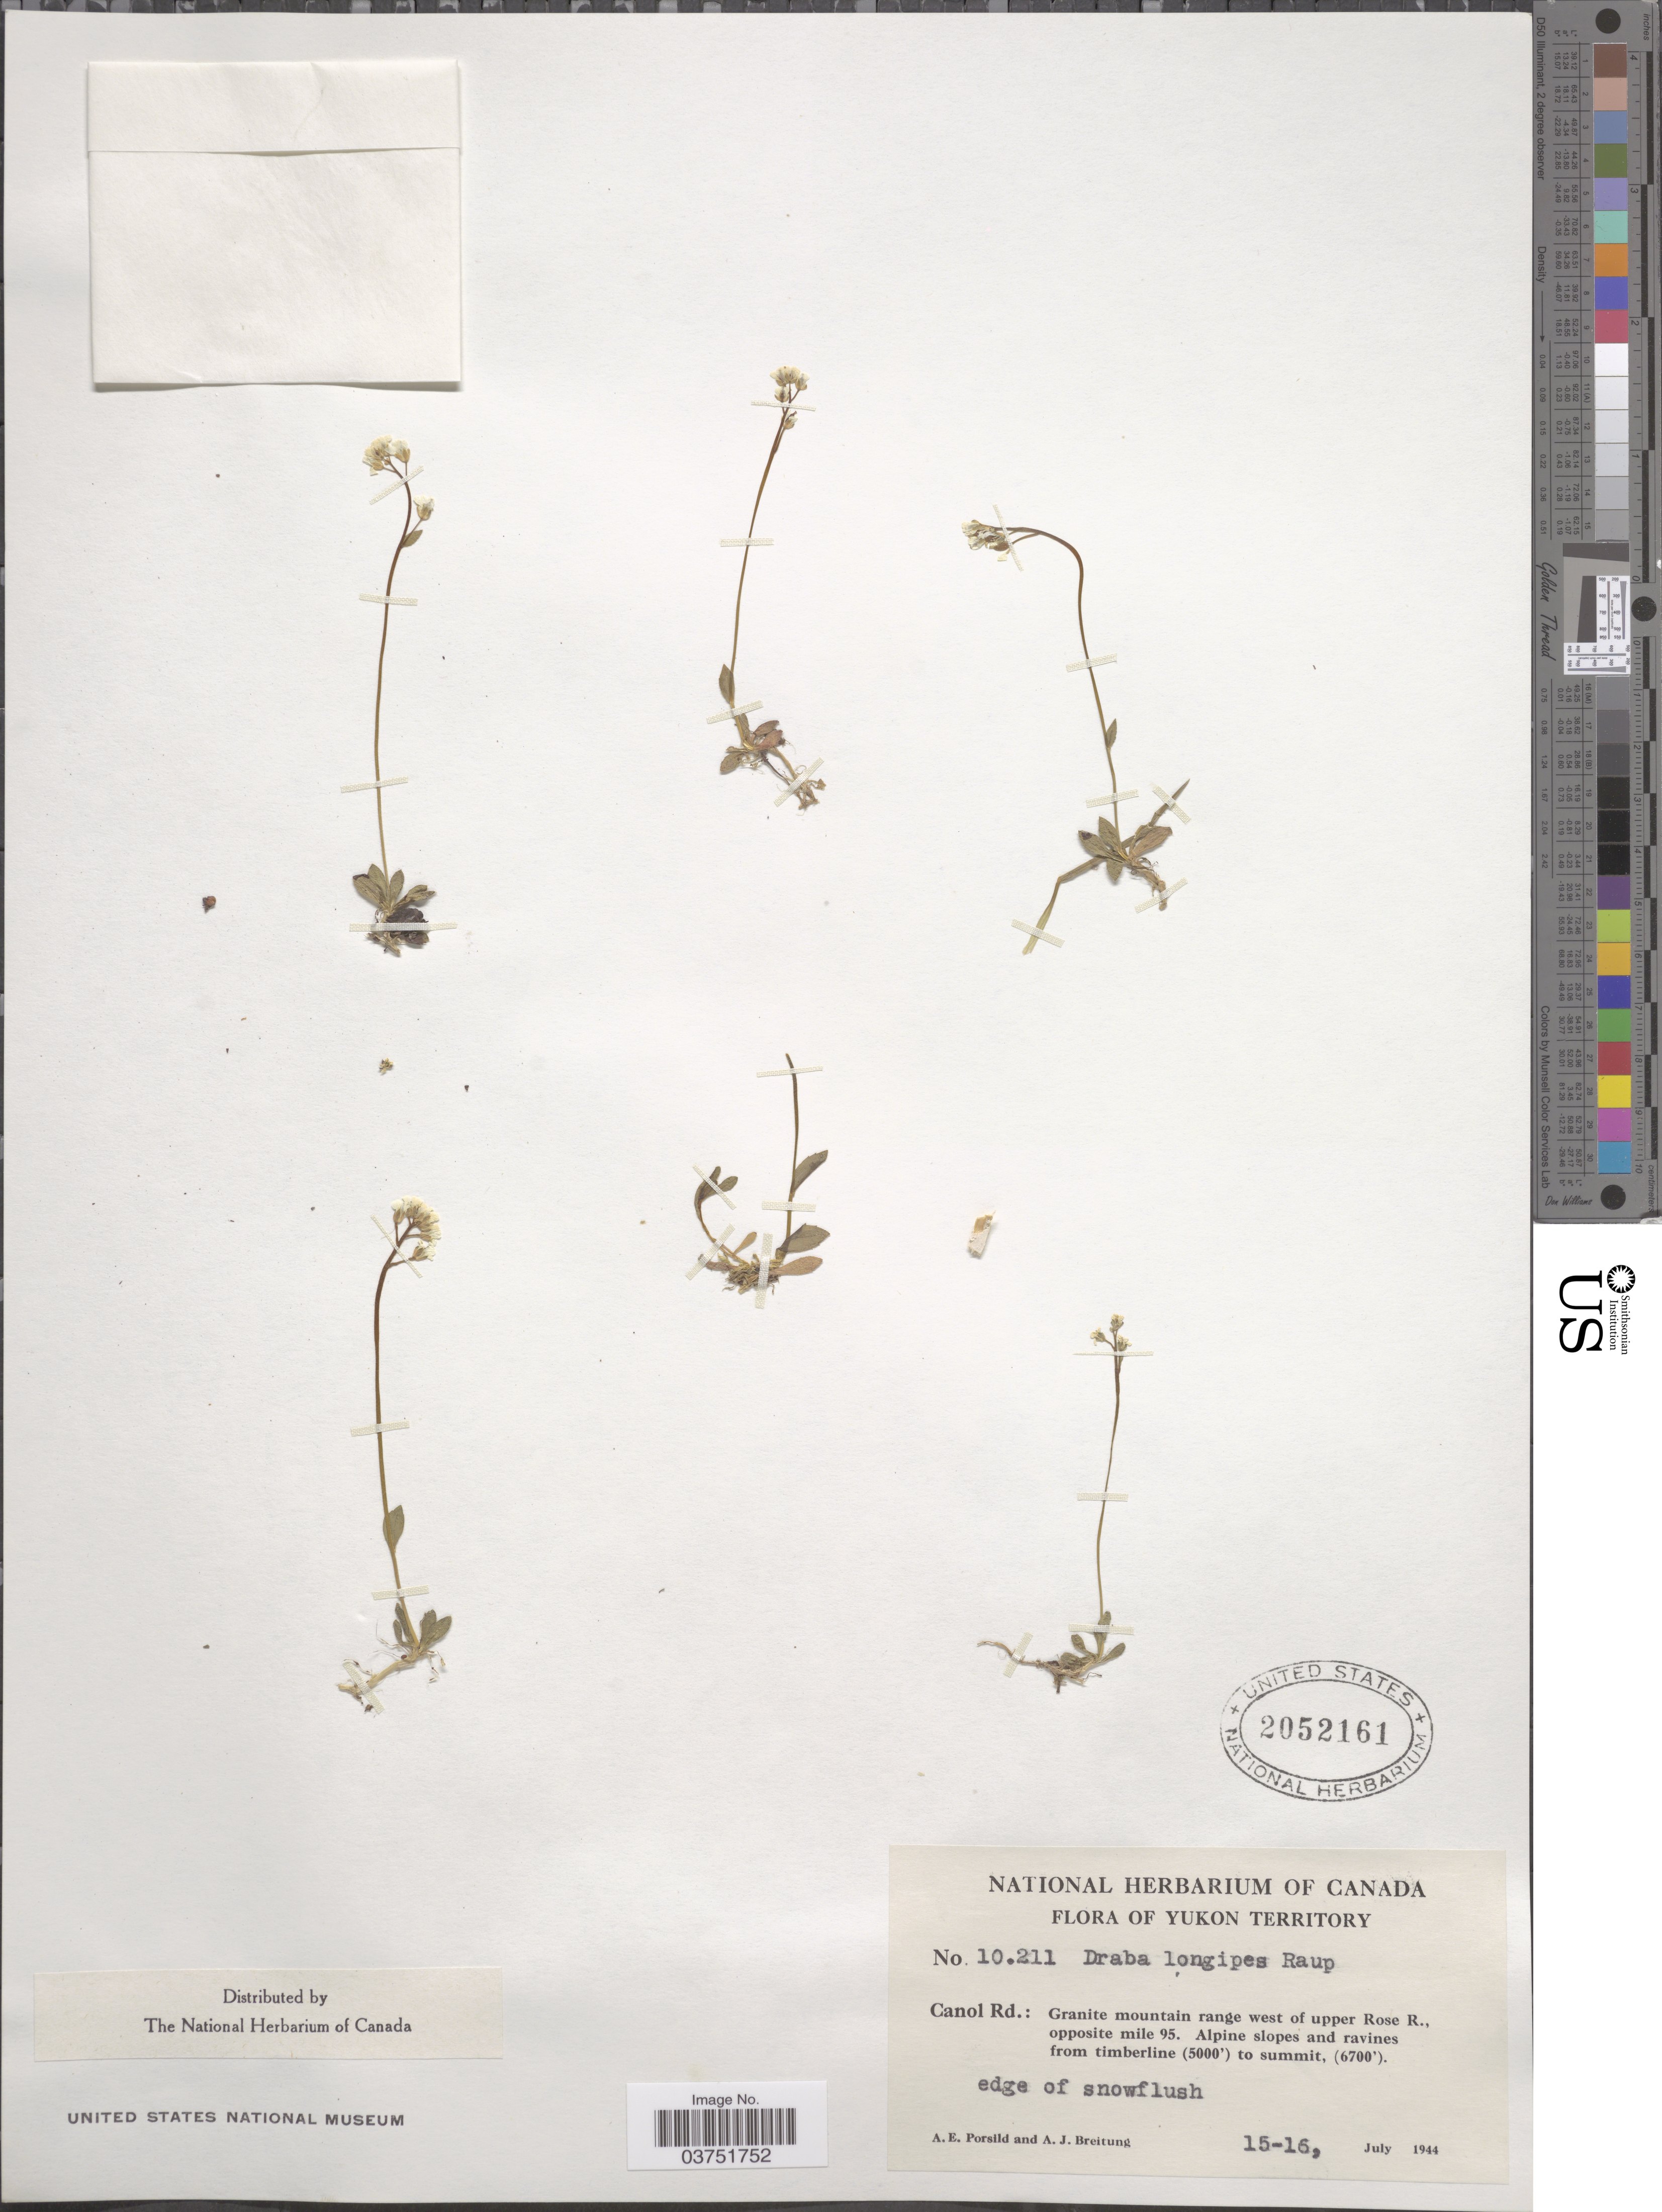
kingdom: Plantae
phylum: Tracheophyta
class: Magnoliopsida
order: Brassicales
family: Brassicaceae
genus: Draba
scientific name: Draba longipes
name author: Raup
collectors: A. E. Porsild & A. Breitung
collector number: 10211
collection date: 1944-07-15/1944-07-16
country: Canada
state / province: Yukon Territory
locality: Canol Rd.: Granite mountain rang west of upper Rose R., opposite mile 95. Alpine slopes and ravines from timberline to summit, edge of snowflush.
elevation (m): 1524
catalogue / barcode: US 2052161